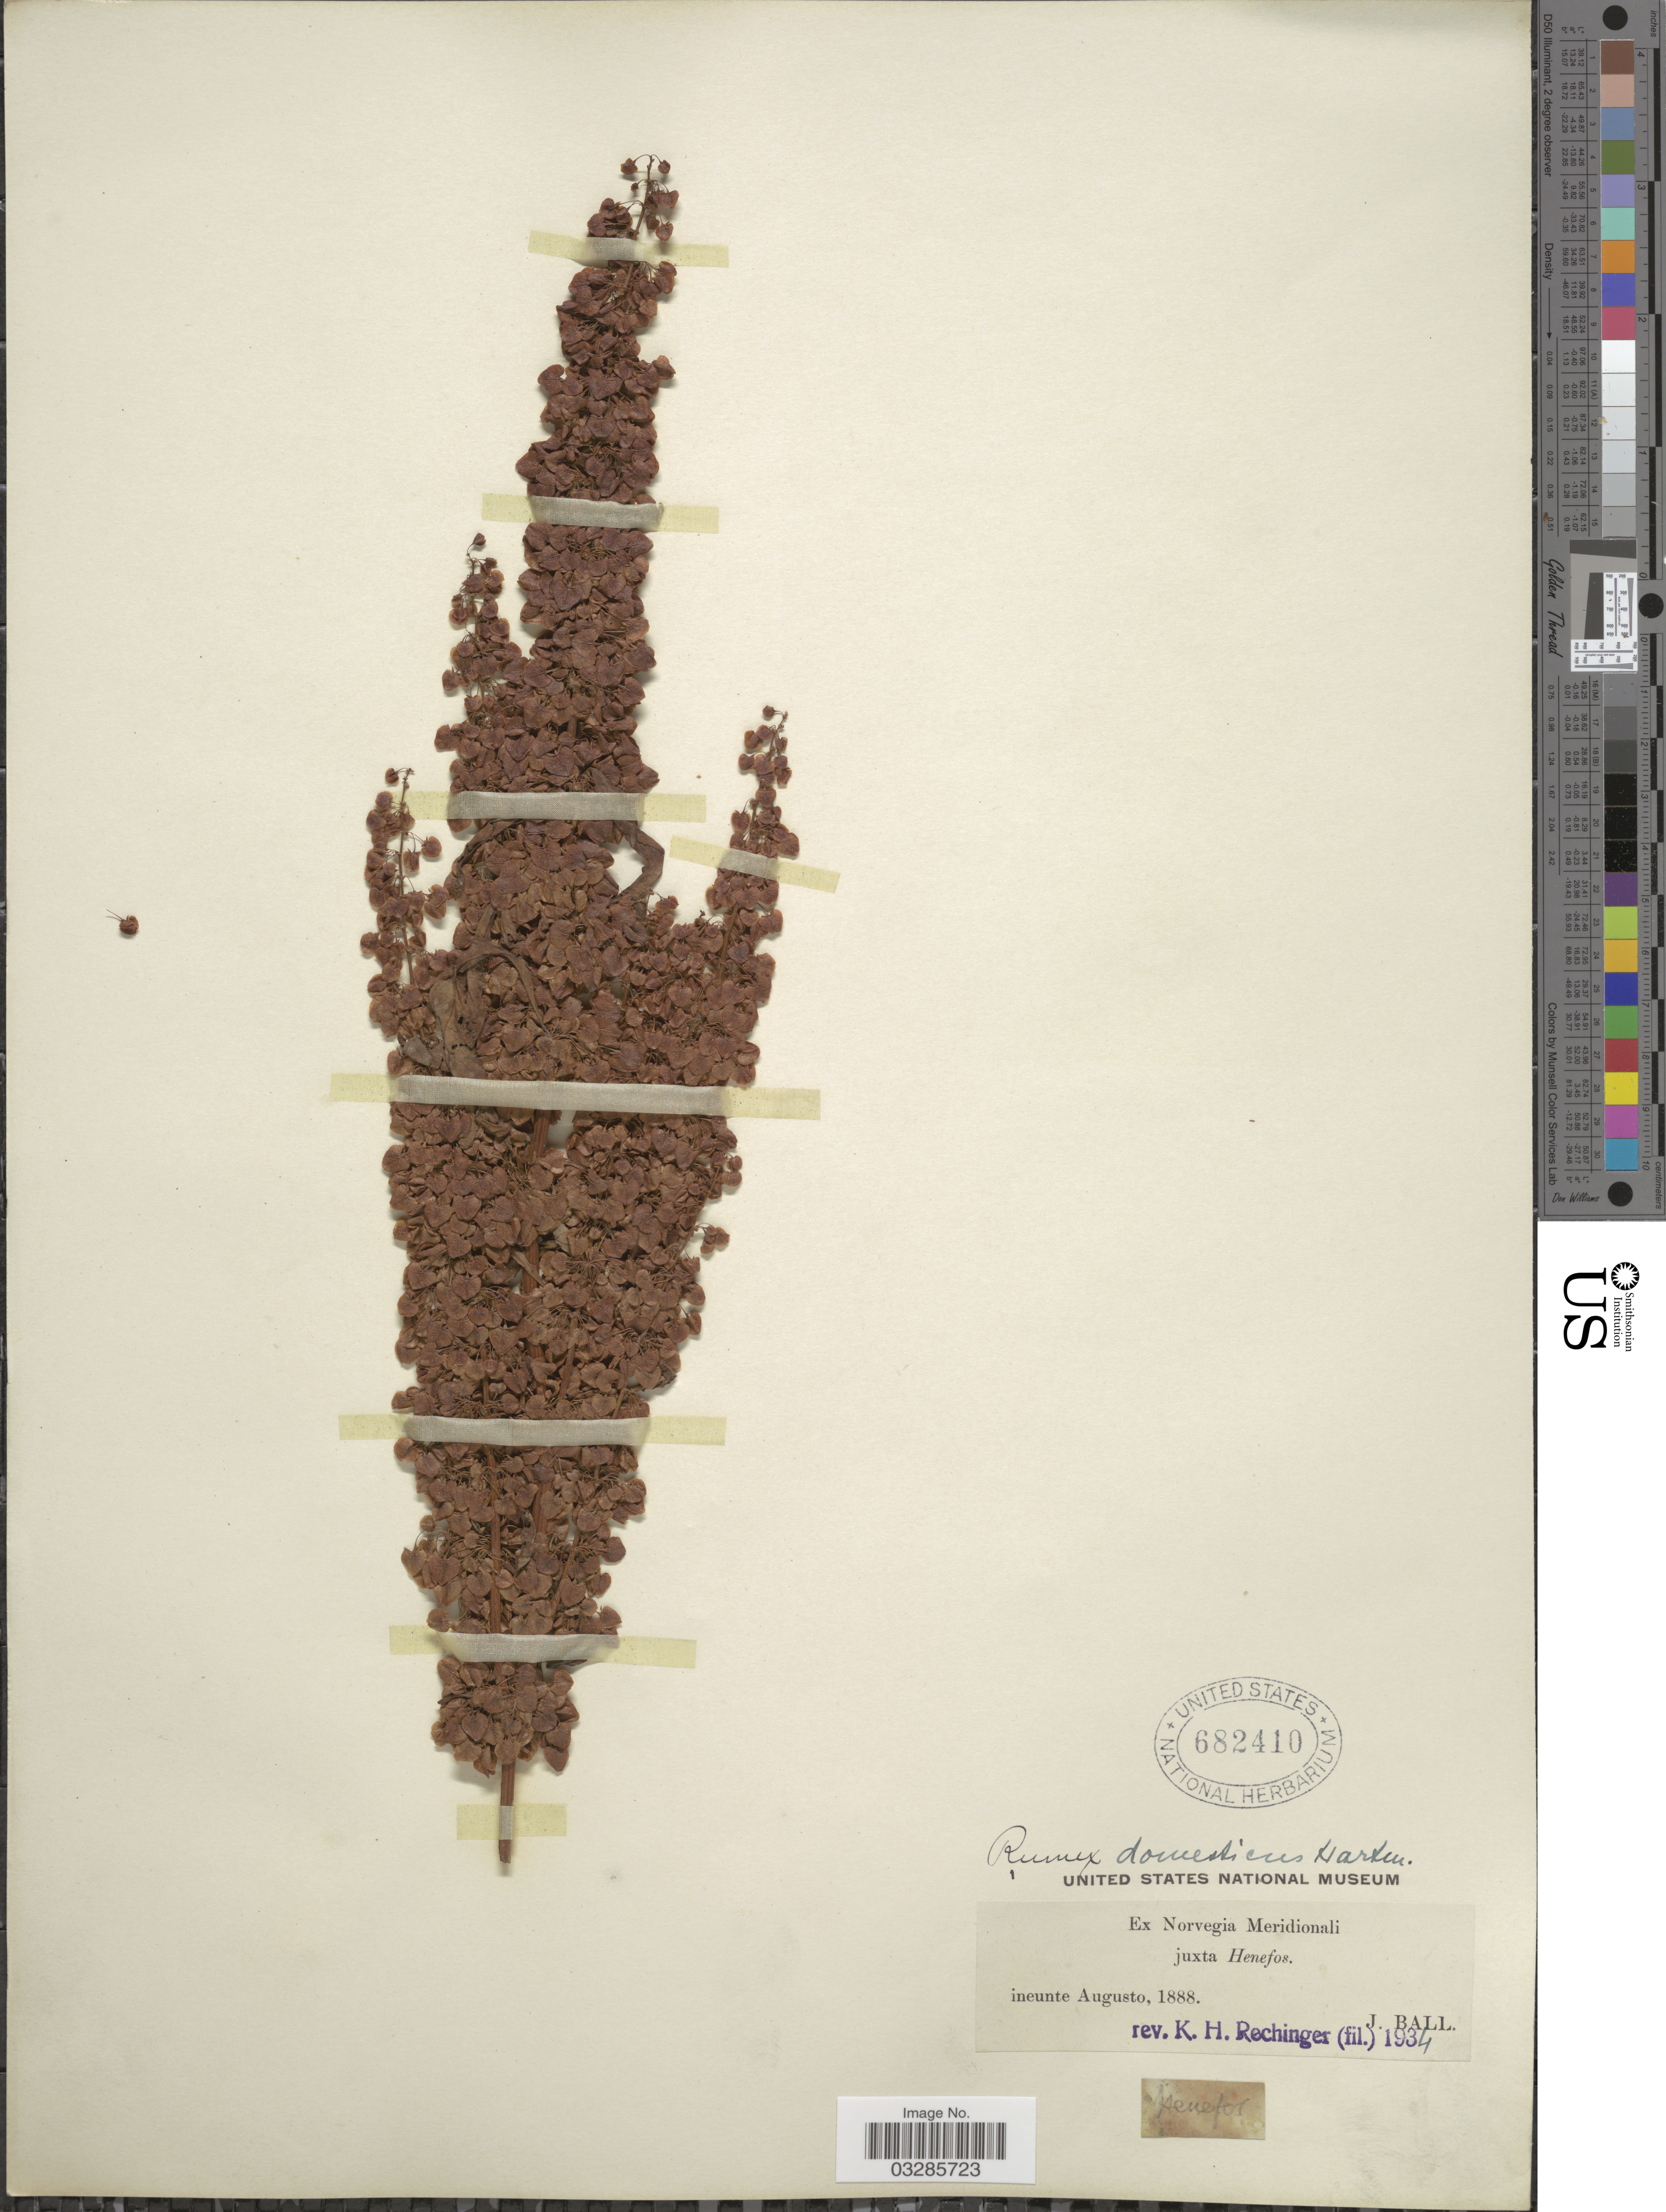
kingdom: Plantae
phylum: Tracheophyta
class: Magnoliopsida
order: Caryophyllales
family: Polygonaceae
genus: Rumex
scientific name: Rumex domesticus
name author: Hartm.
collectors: J. Ball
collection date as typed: ineunte Augusto 1888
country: Norway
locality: Ex Norvegia Meridionali juxta Henefos.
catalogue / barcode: US 682410